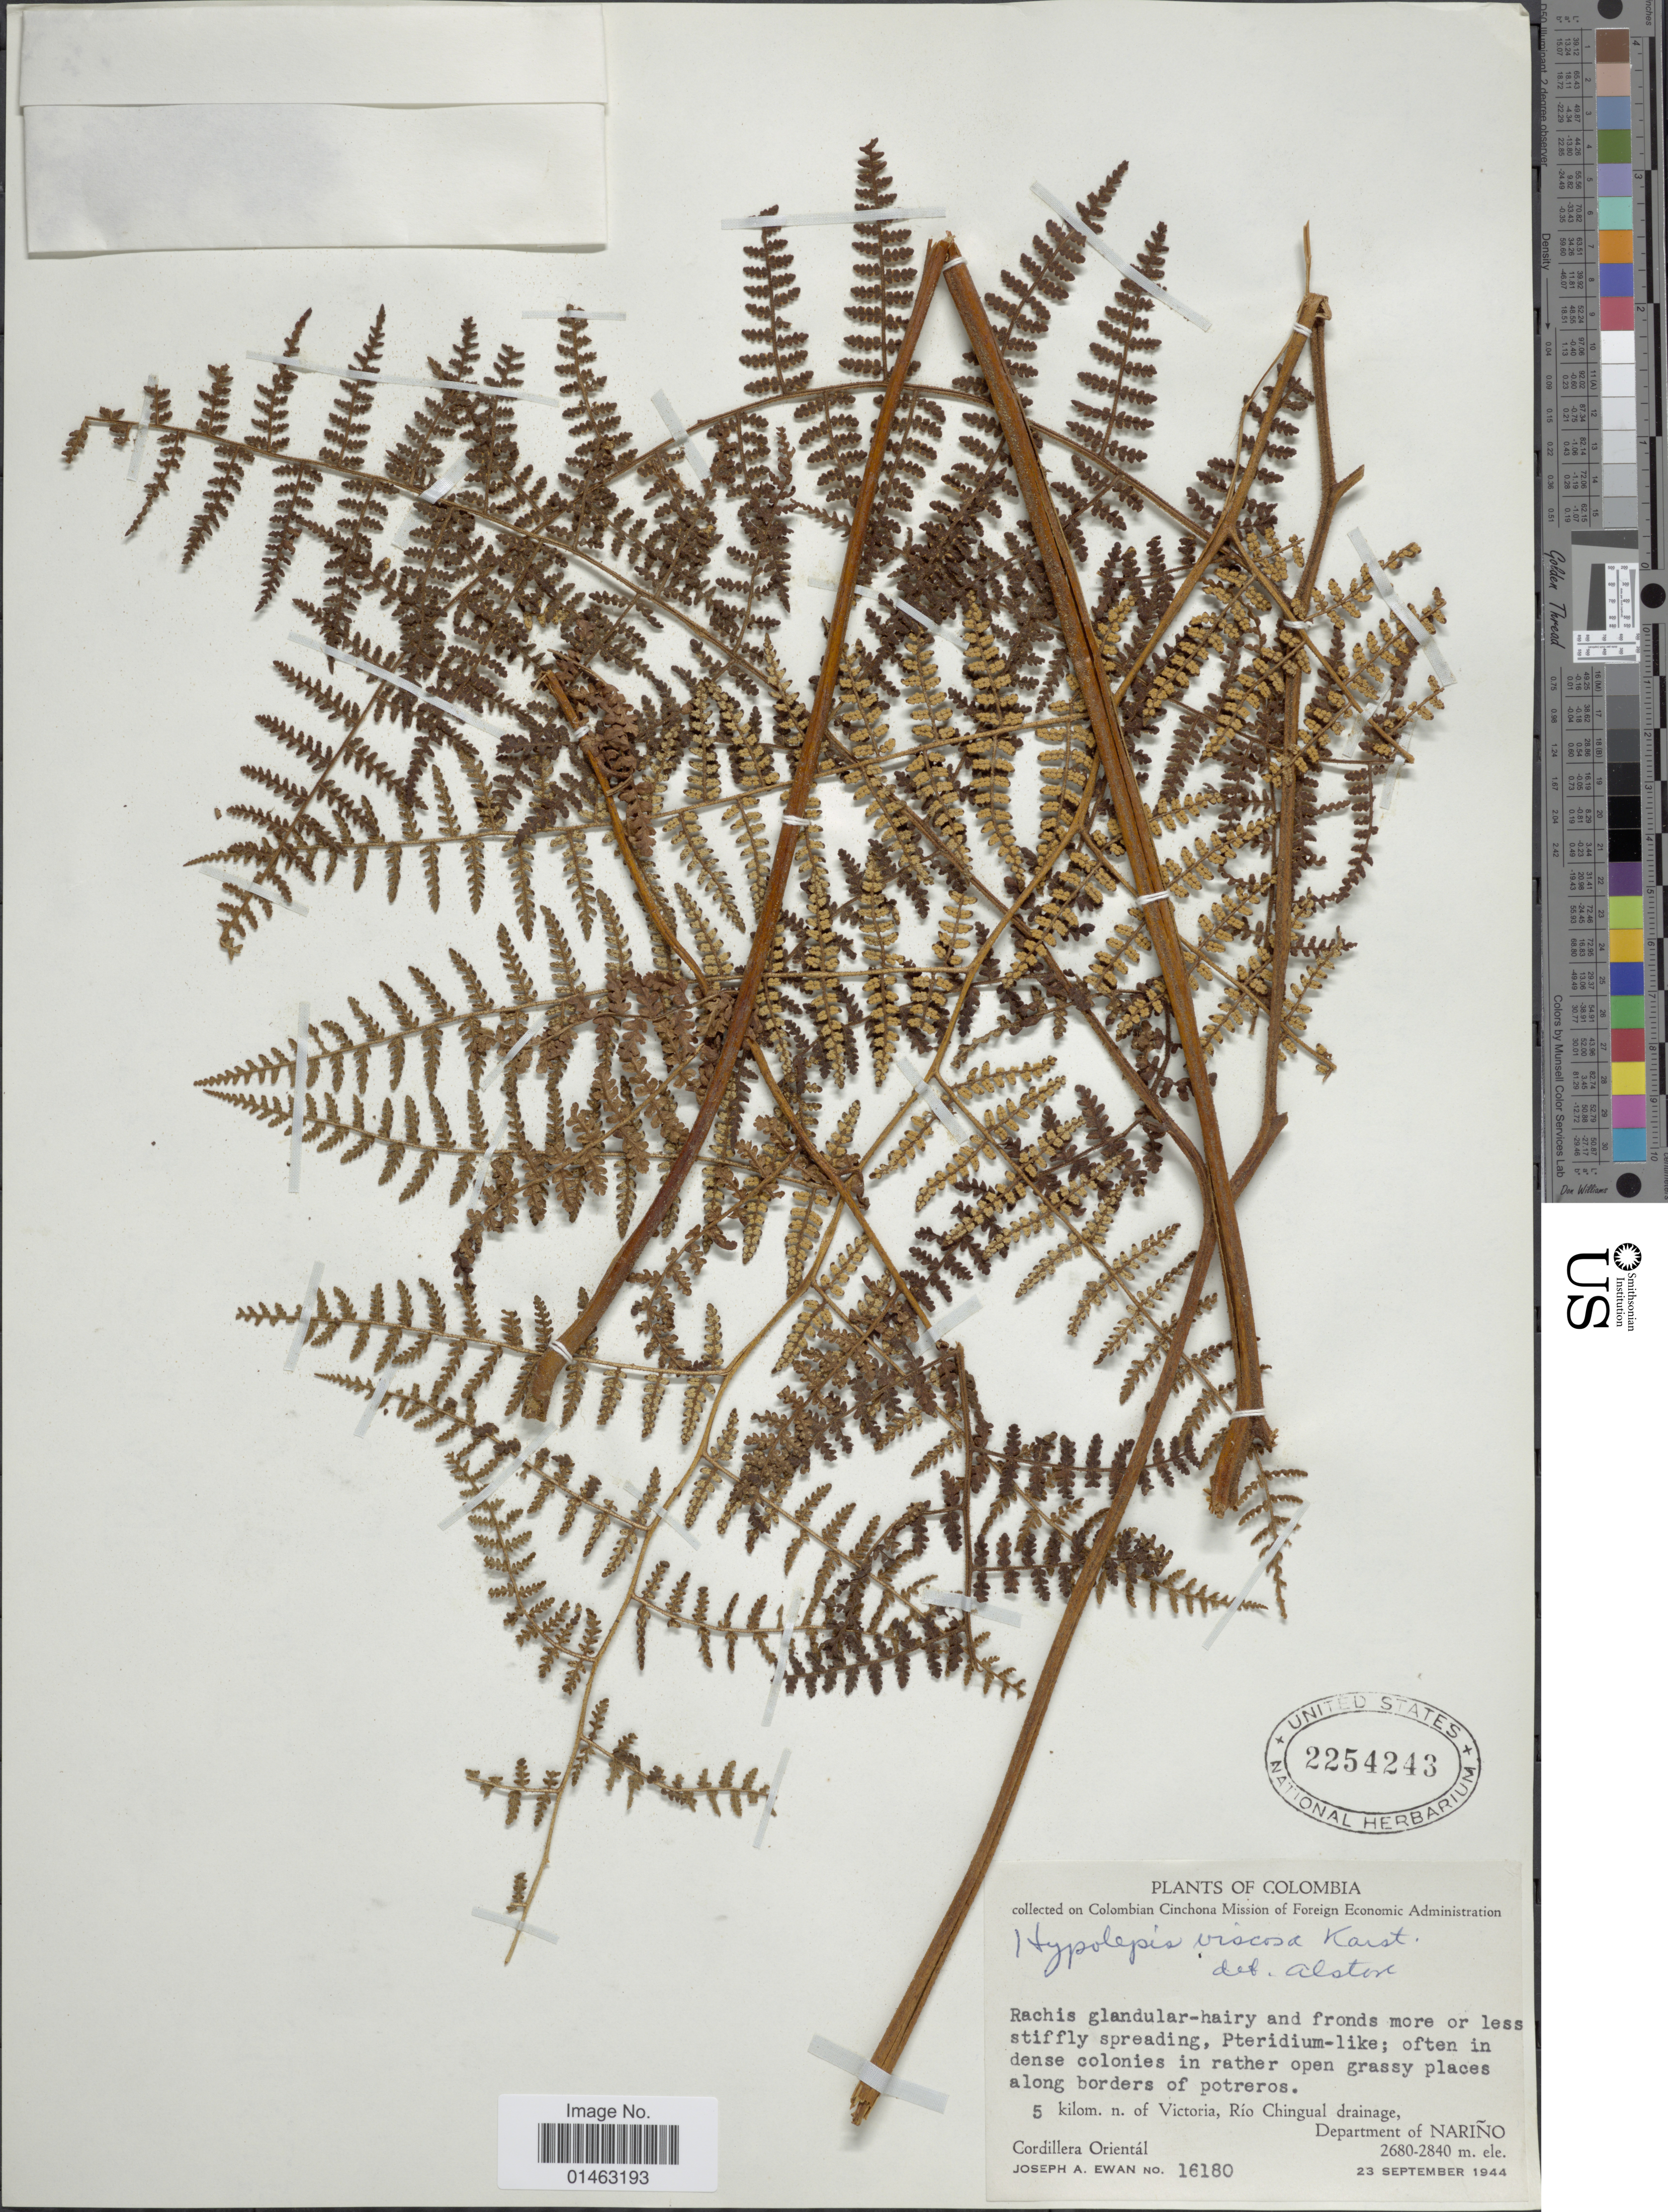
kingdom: Plantae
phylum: Tracheophyta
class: Polypodiopsida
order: Polypodiales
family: Dennstaedtiaceae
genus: Hypolepis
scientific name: Hypolepis viscosa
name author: H. Karst.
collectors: J. A. Ewan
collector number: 16180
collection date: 1944-09-23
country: Colombia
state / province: Nariño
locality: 5 kilom. n. of Victoria, Río Chingual drainage. Department of Nariño.Cordillera Orientál.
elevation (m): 2680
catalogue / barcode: US 2254243